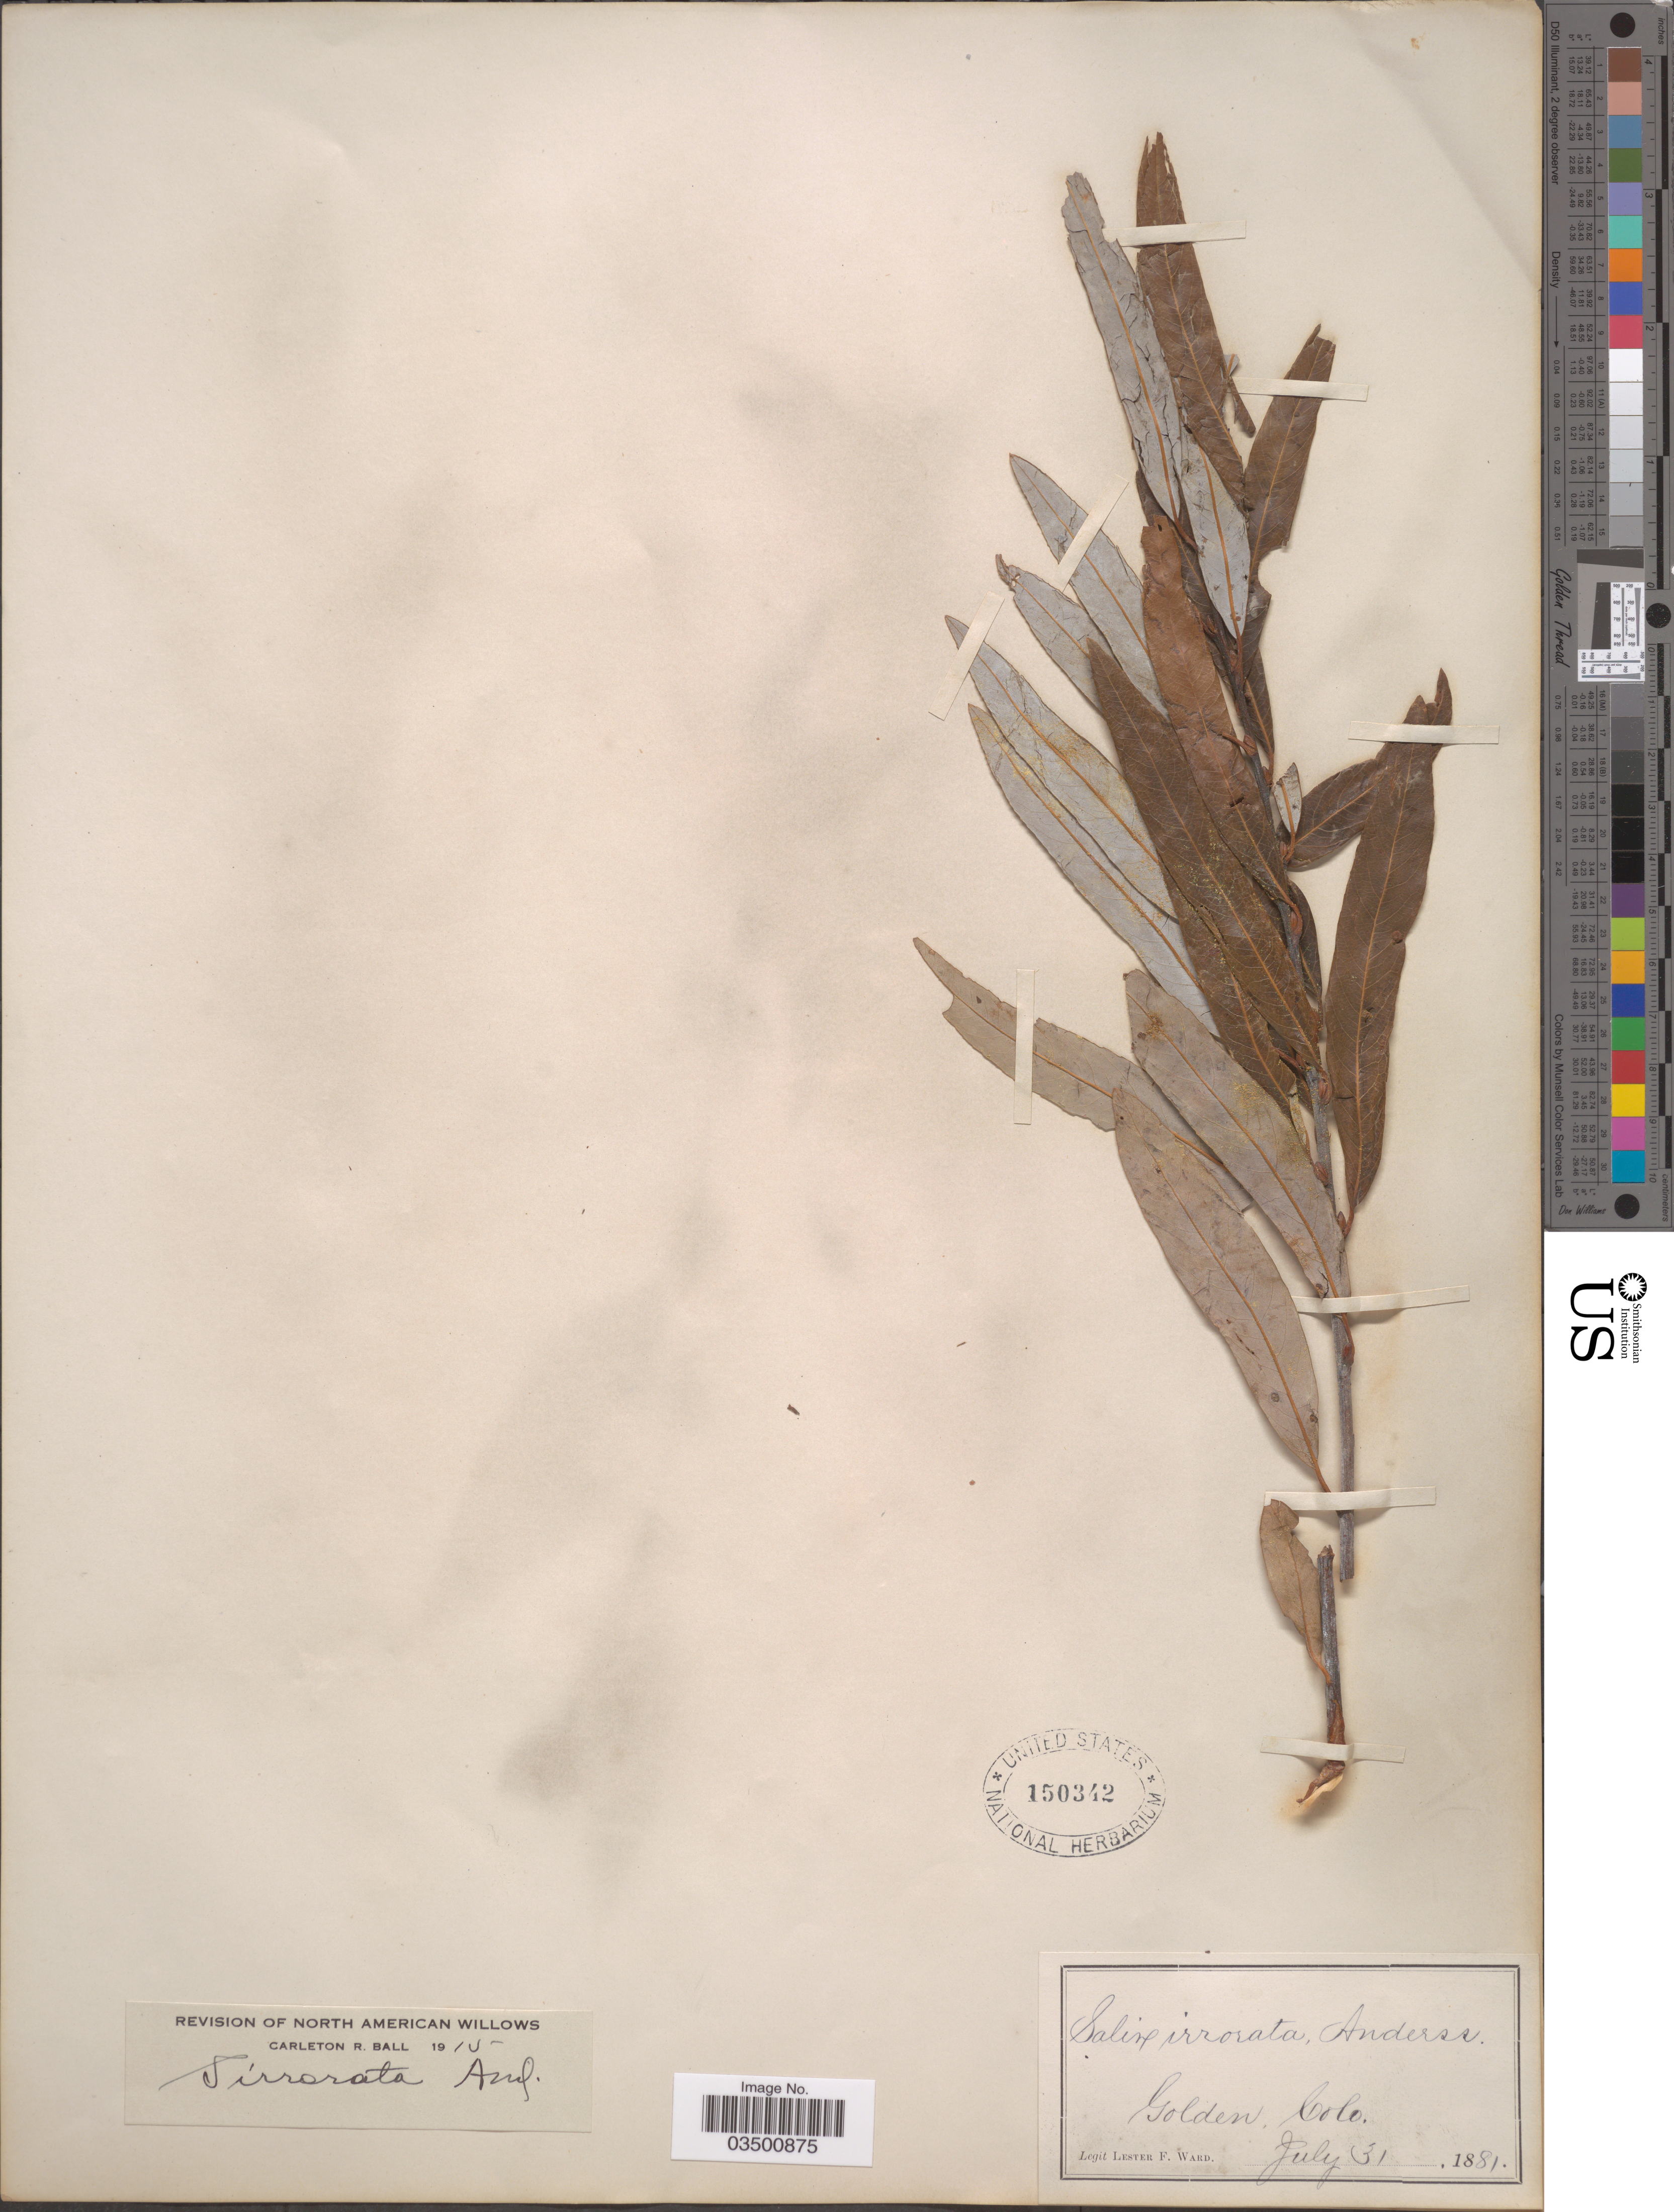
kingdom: Plantae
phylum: Tracheophyta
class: Magnoliopsida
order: Malpighiales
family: Salicaceae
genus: Salix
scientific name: Salix irrorata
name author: Andersson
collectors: L. F. Ward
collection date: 1881-07-31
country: United States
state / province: Colorado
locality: Golden.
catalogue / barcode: US 150342